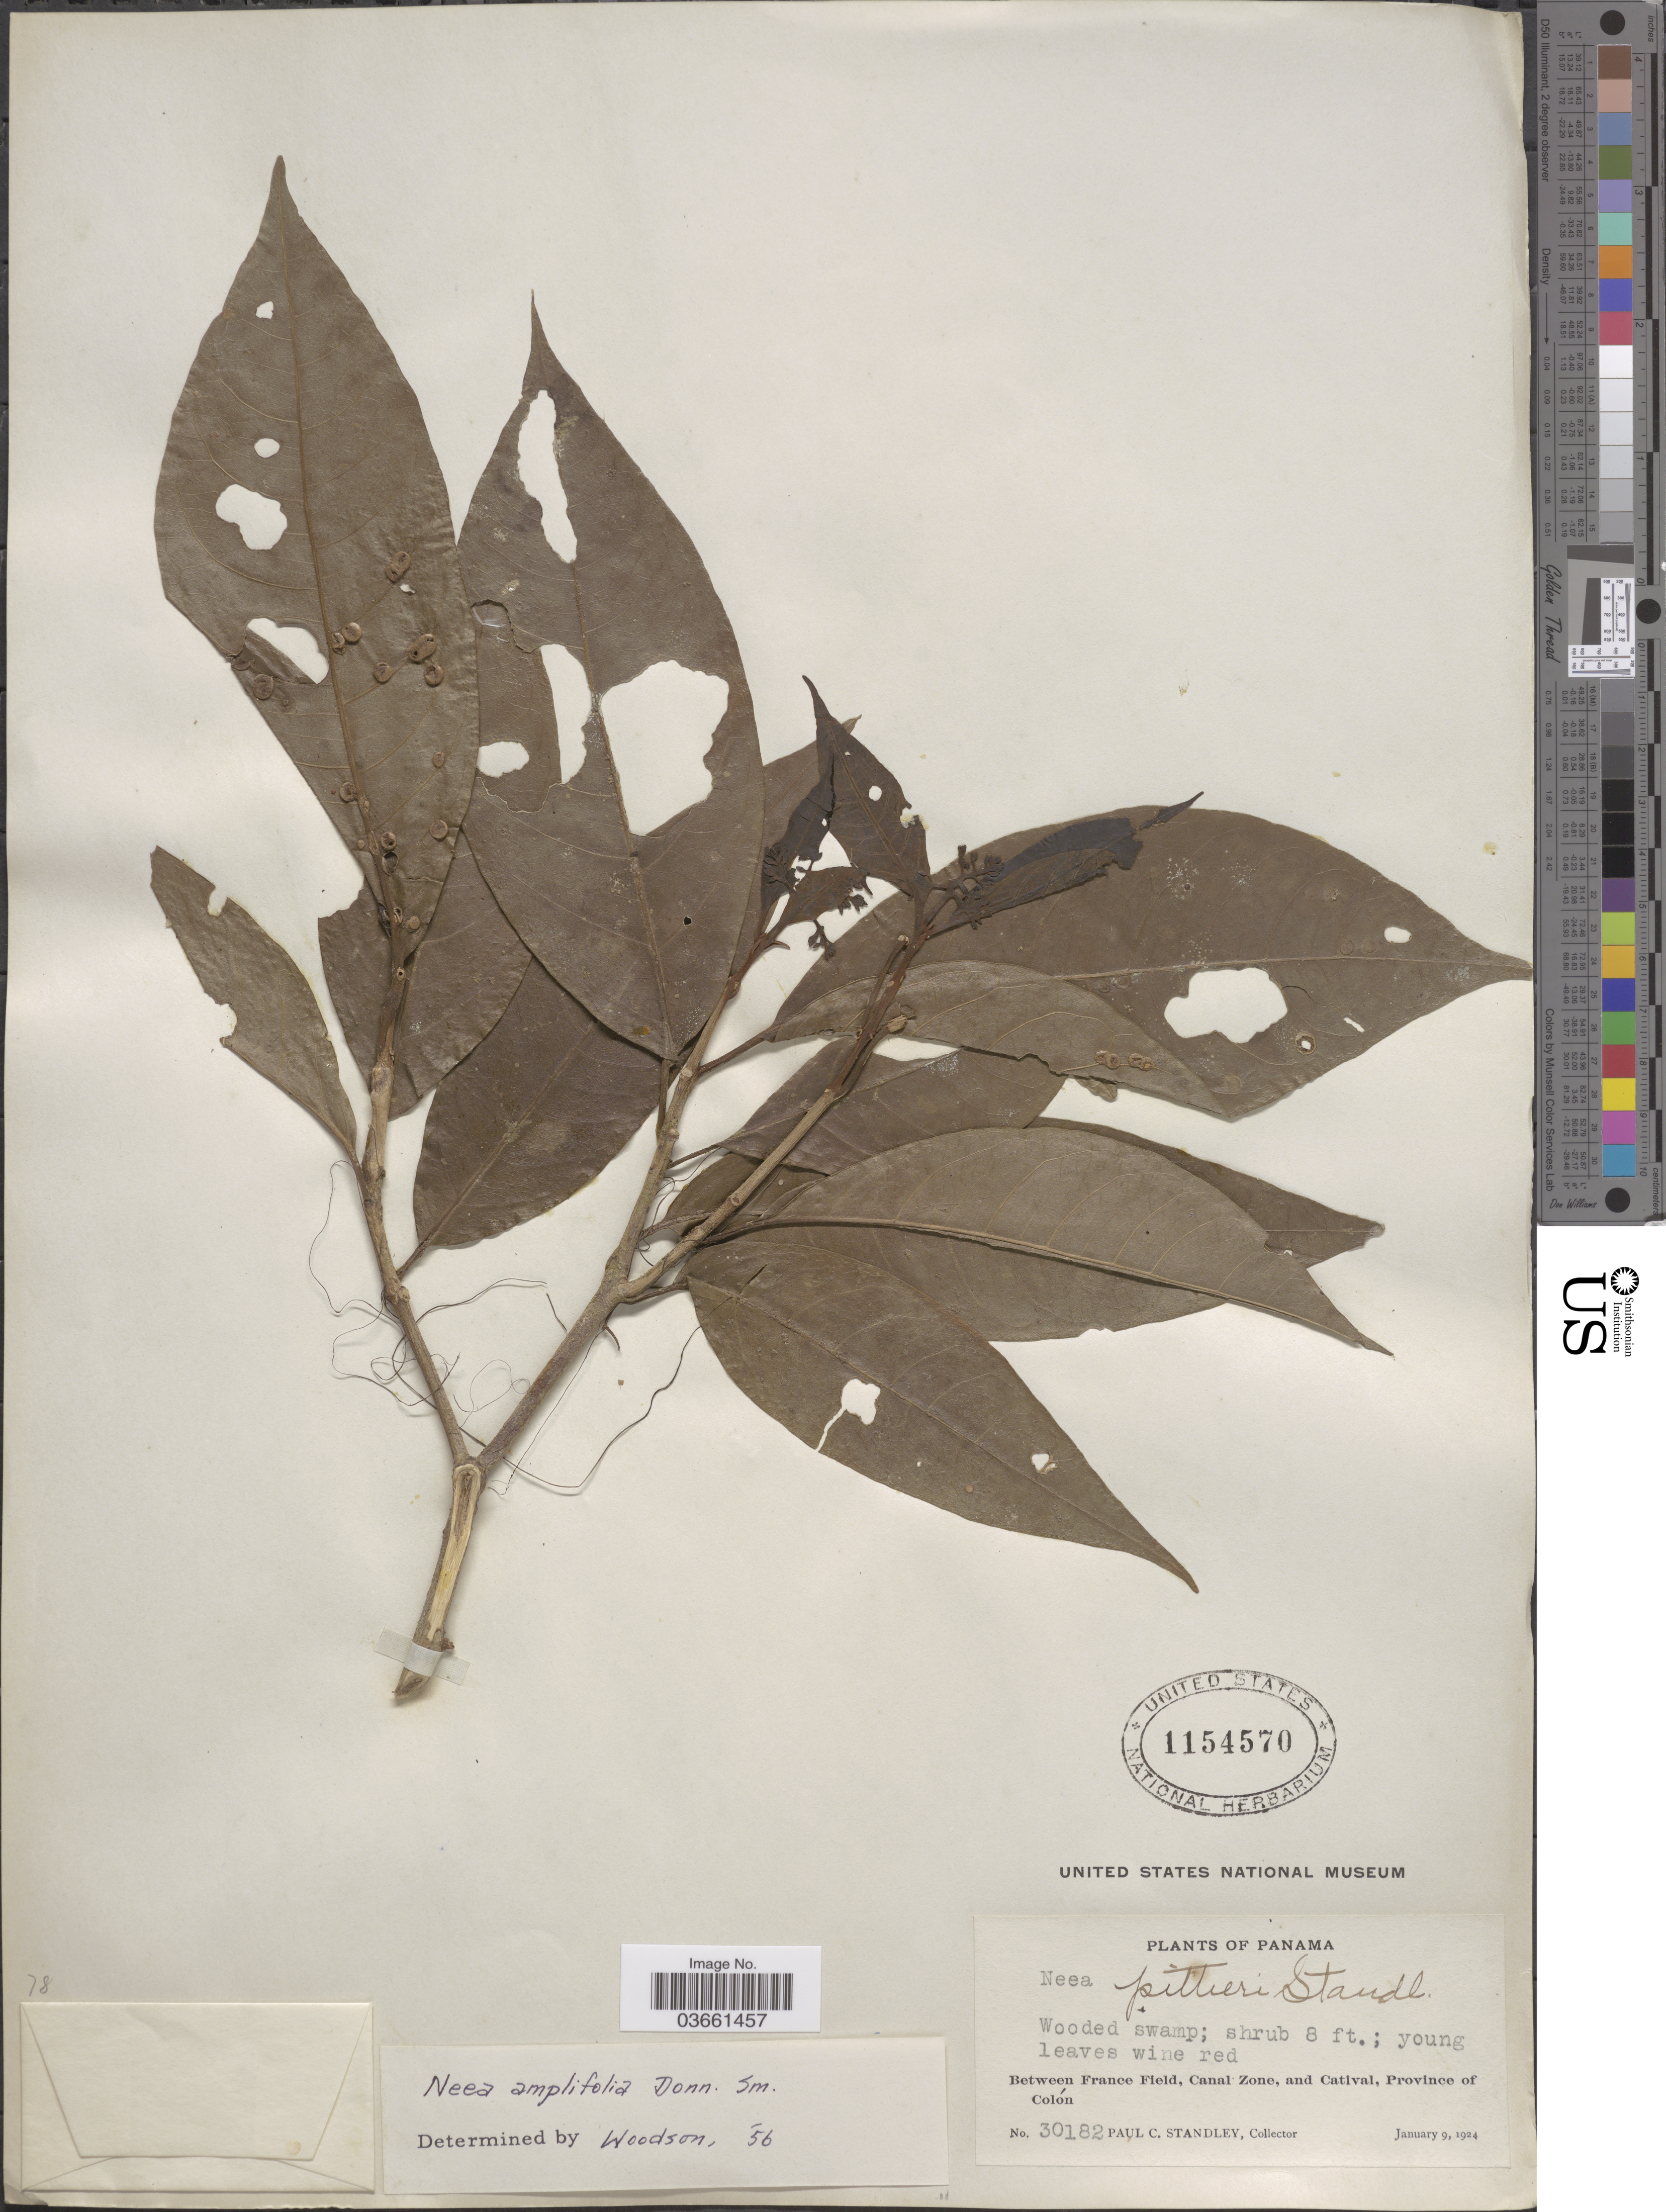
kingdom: Plantae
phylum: Tracheophyta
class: Magnoliopsida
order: Caryophyllales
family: Nyctaginaceae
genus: Neea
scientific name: Neea amplifolia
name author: Donn. Sm.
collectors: P. C. Standley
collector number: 30182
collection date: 1924-01-09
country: Panama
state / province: Colón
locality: Between France Field, Canal Zone, and Catival.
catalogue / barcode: US 1154570